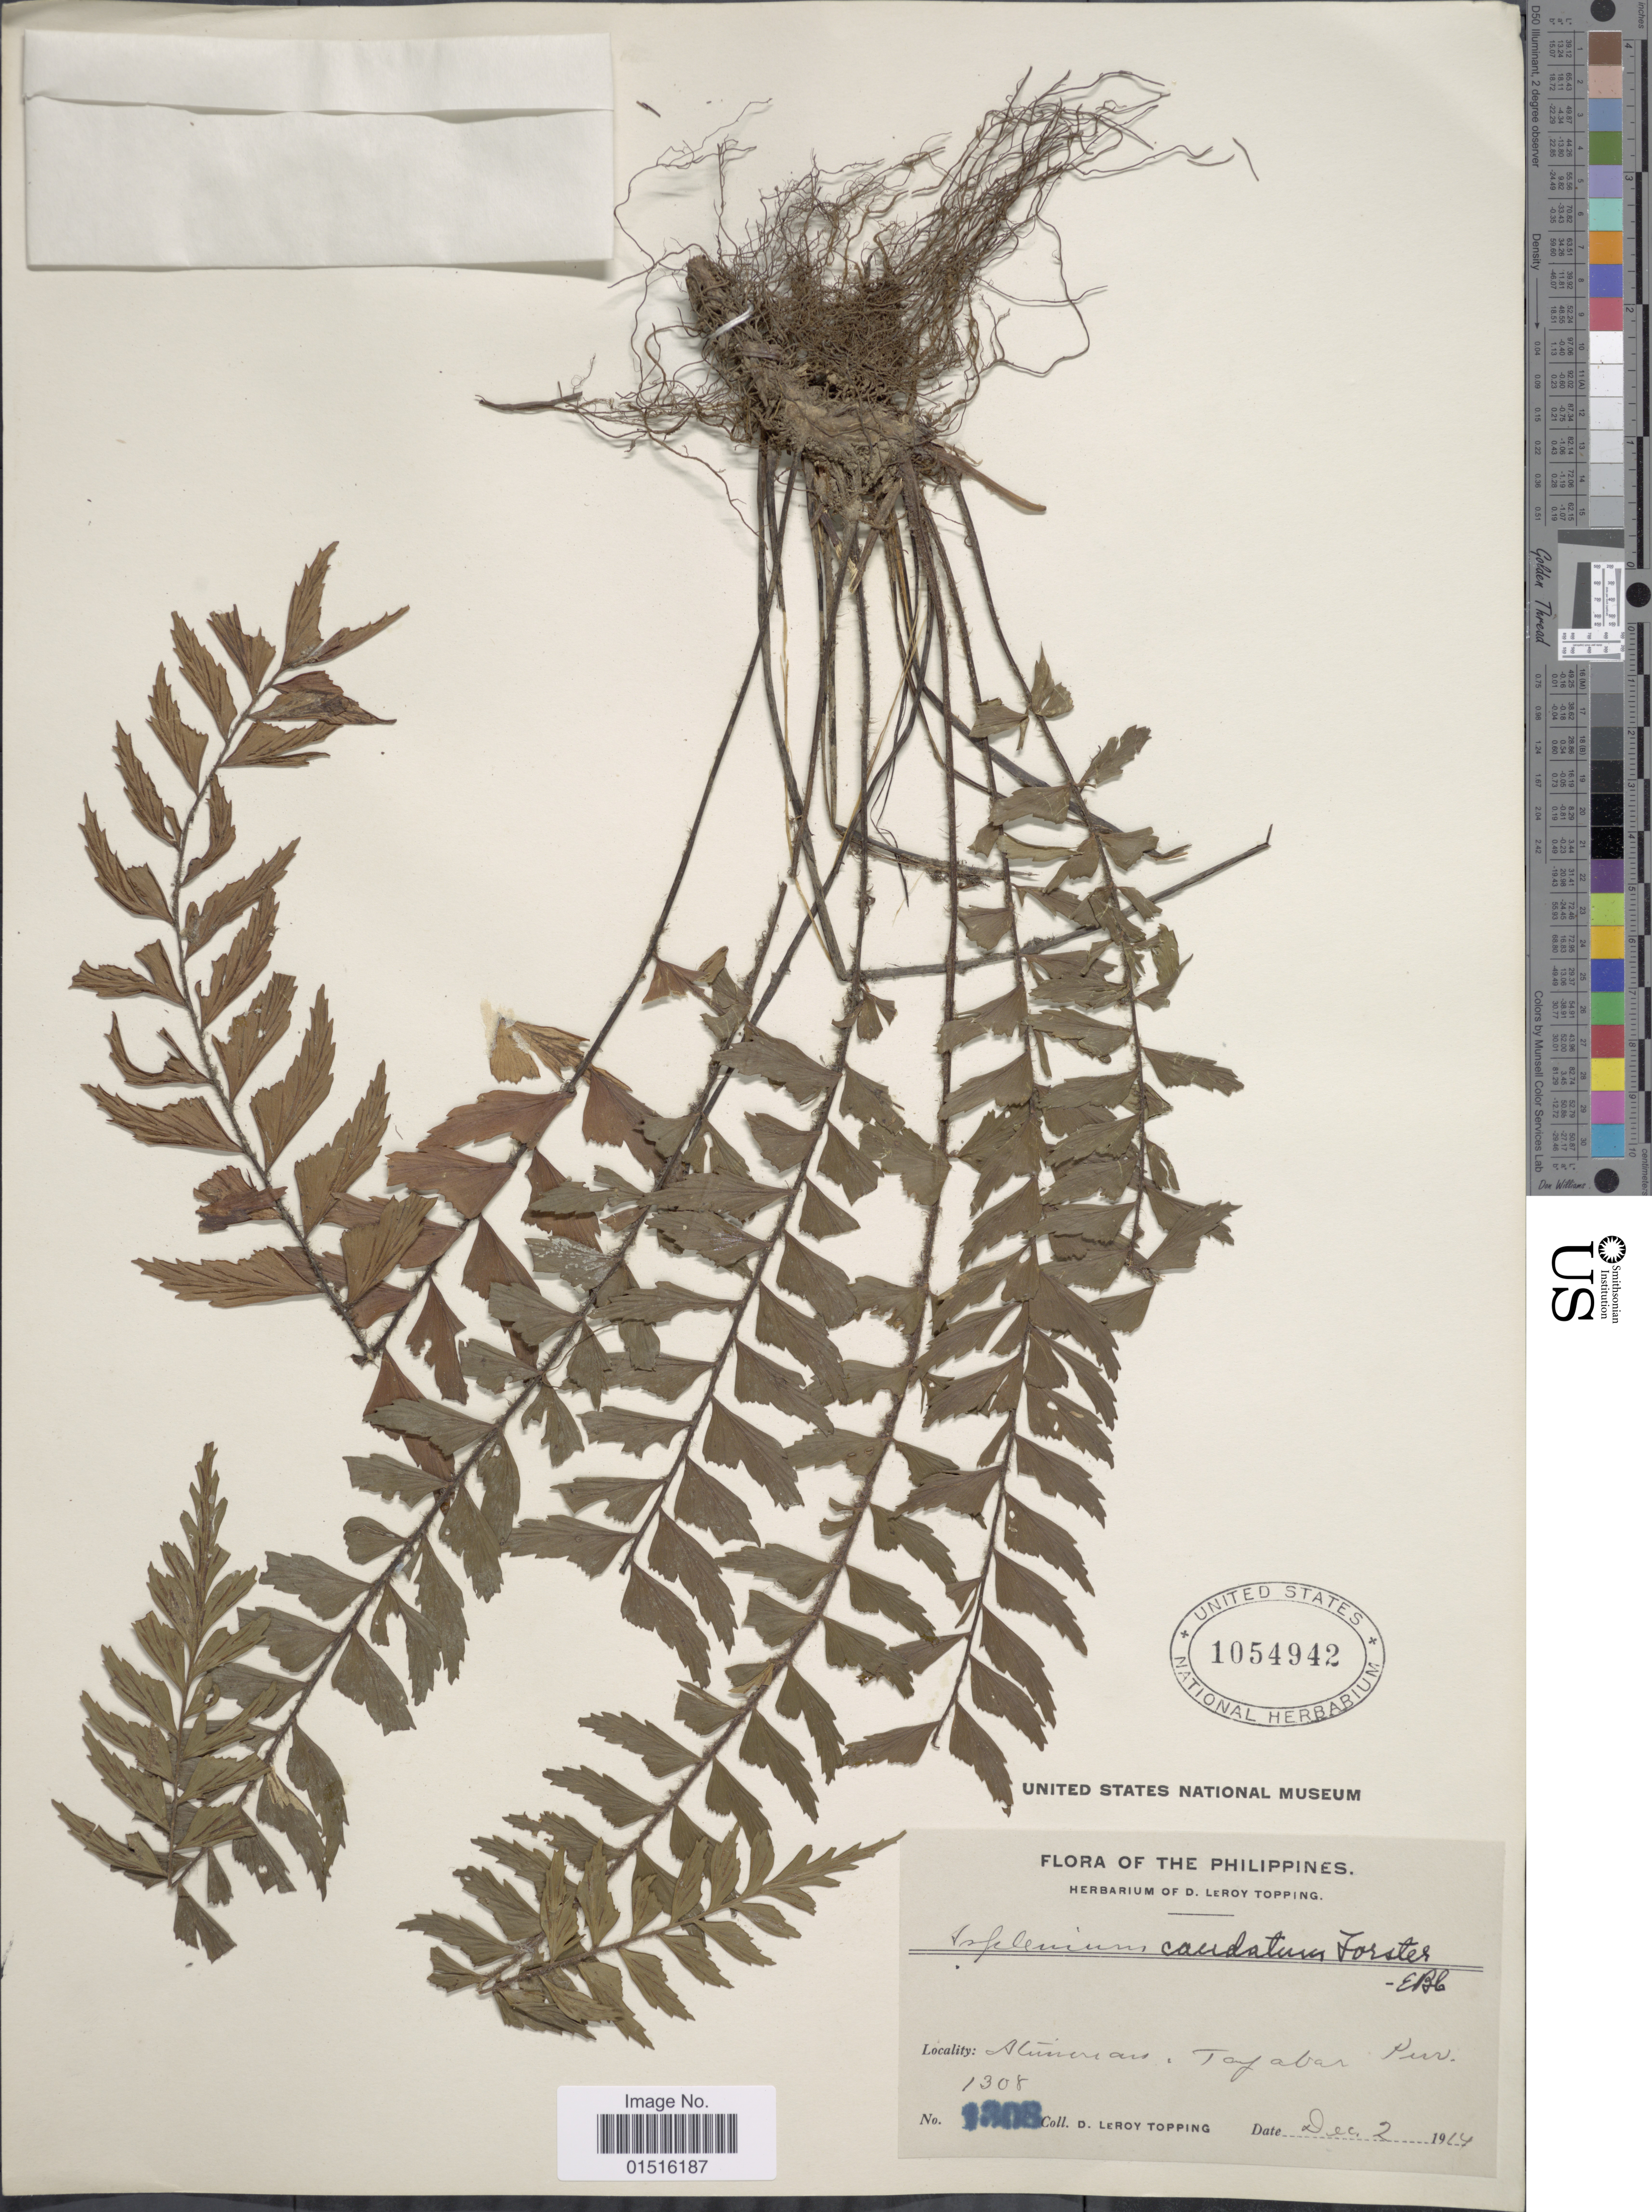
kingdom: Plantae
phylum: Tracheophyta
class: Polypodiopsida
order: Polypodiales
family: Aspleniaceae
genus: Asplenium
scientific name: Asplenium truncatum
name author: Blume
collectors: D. L. Topping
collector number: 1308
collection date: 1914-12-02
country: Philippines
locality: Alumeras, Tajaban Prov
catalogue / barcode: US 1054942